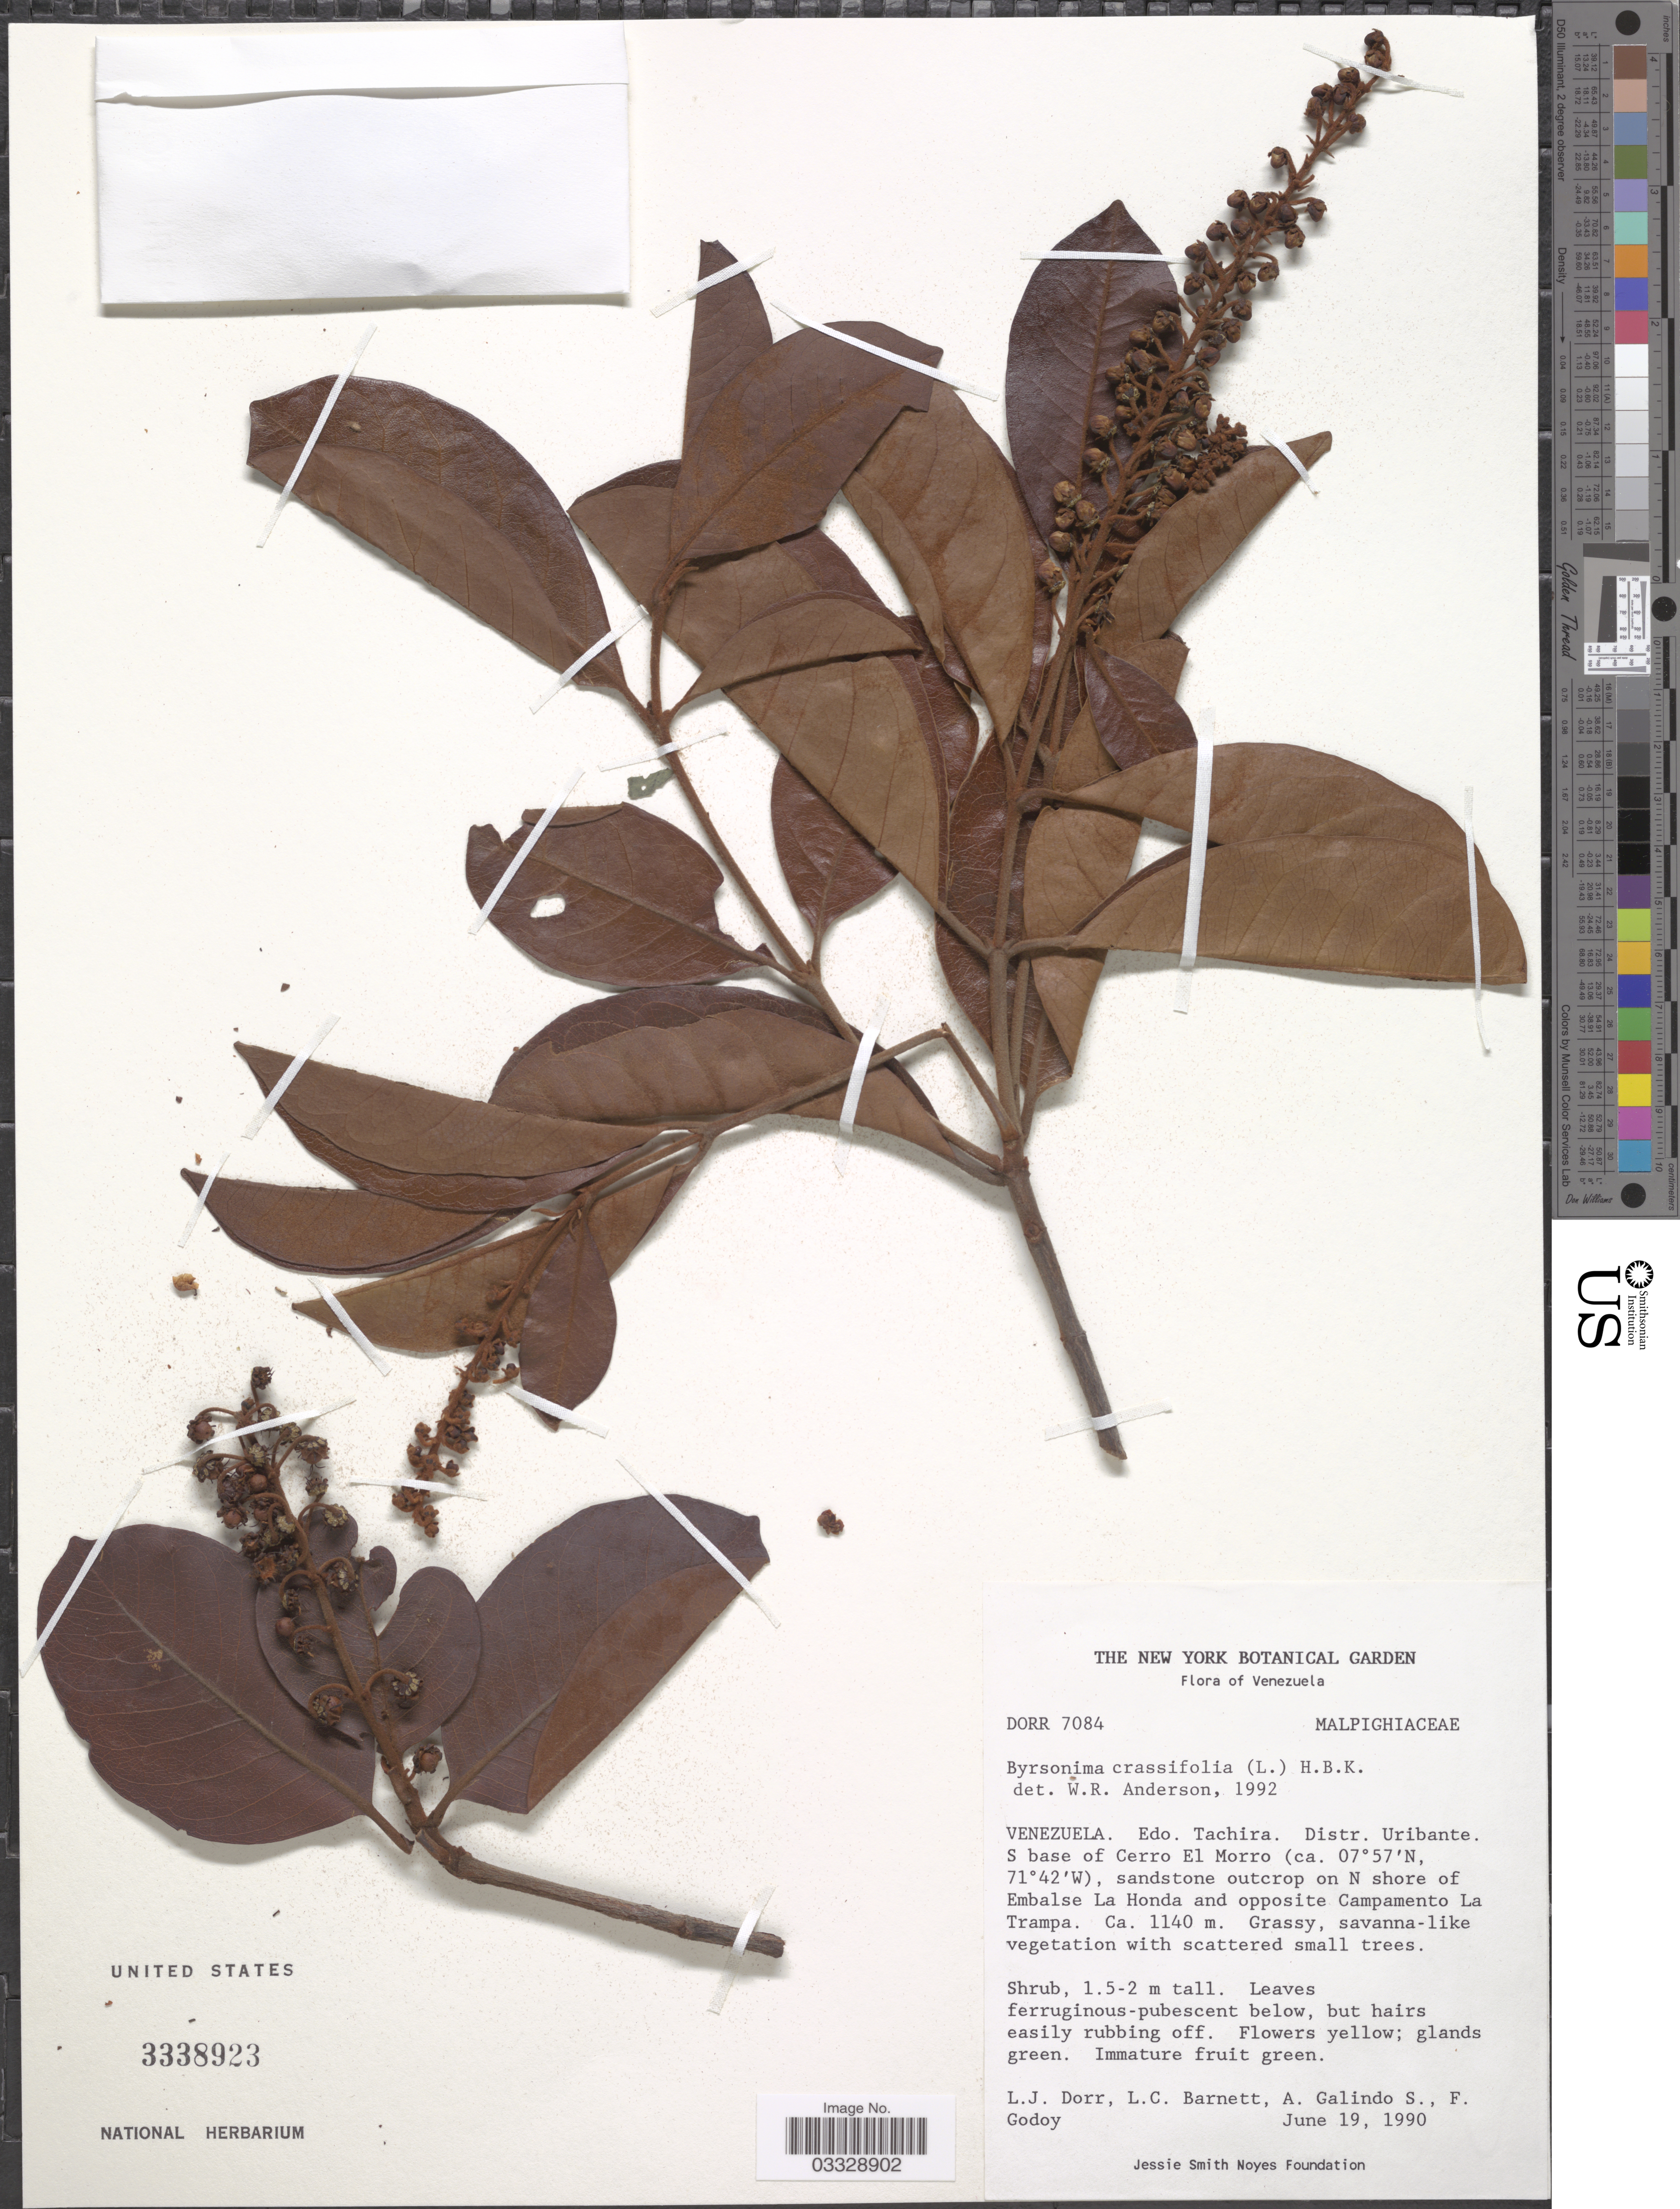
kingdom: Plantae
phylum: Tracheophyta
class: Magnoliopsida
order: Malpighiales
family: Malpighiaceae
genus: Byrsonima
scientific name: Byrsonima crassifolia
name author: (L.) Kunth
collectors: L. J. Dorr, L. C. Barnett, A. Galindo S. & F. Godoy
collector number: DORR7084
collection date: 1990-06-19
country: Venezuela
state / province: Táchira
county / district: Uribante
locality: S base of Cerro El Morro, sandstone outcrop on N shore of Embalse La Honda and opposite Campamento La Trampa.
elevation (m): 1140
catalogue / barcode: US 3338923